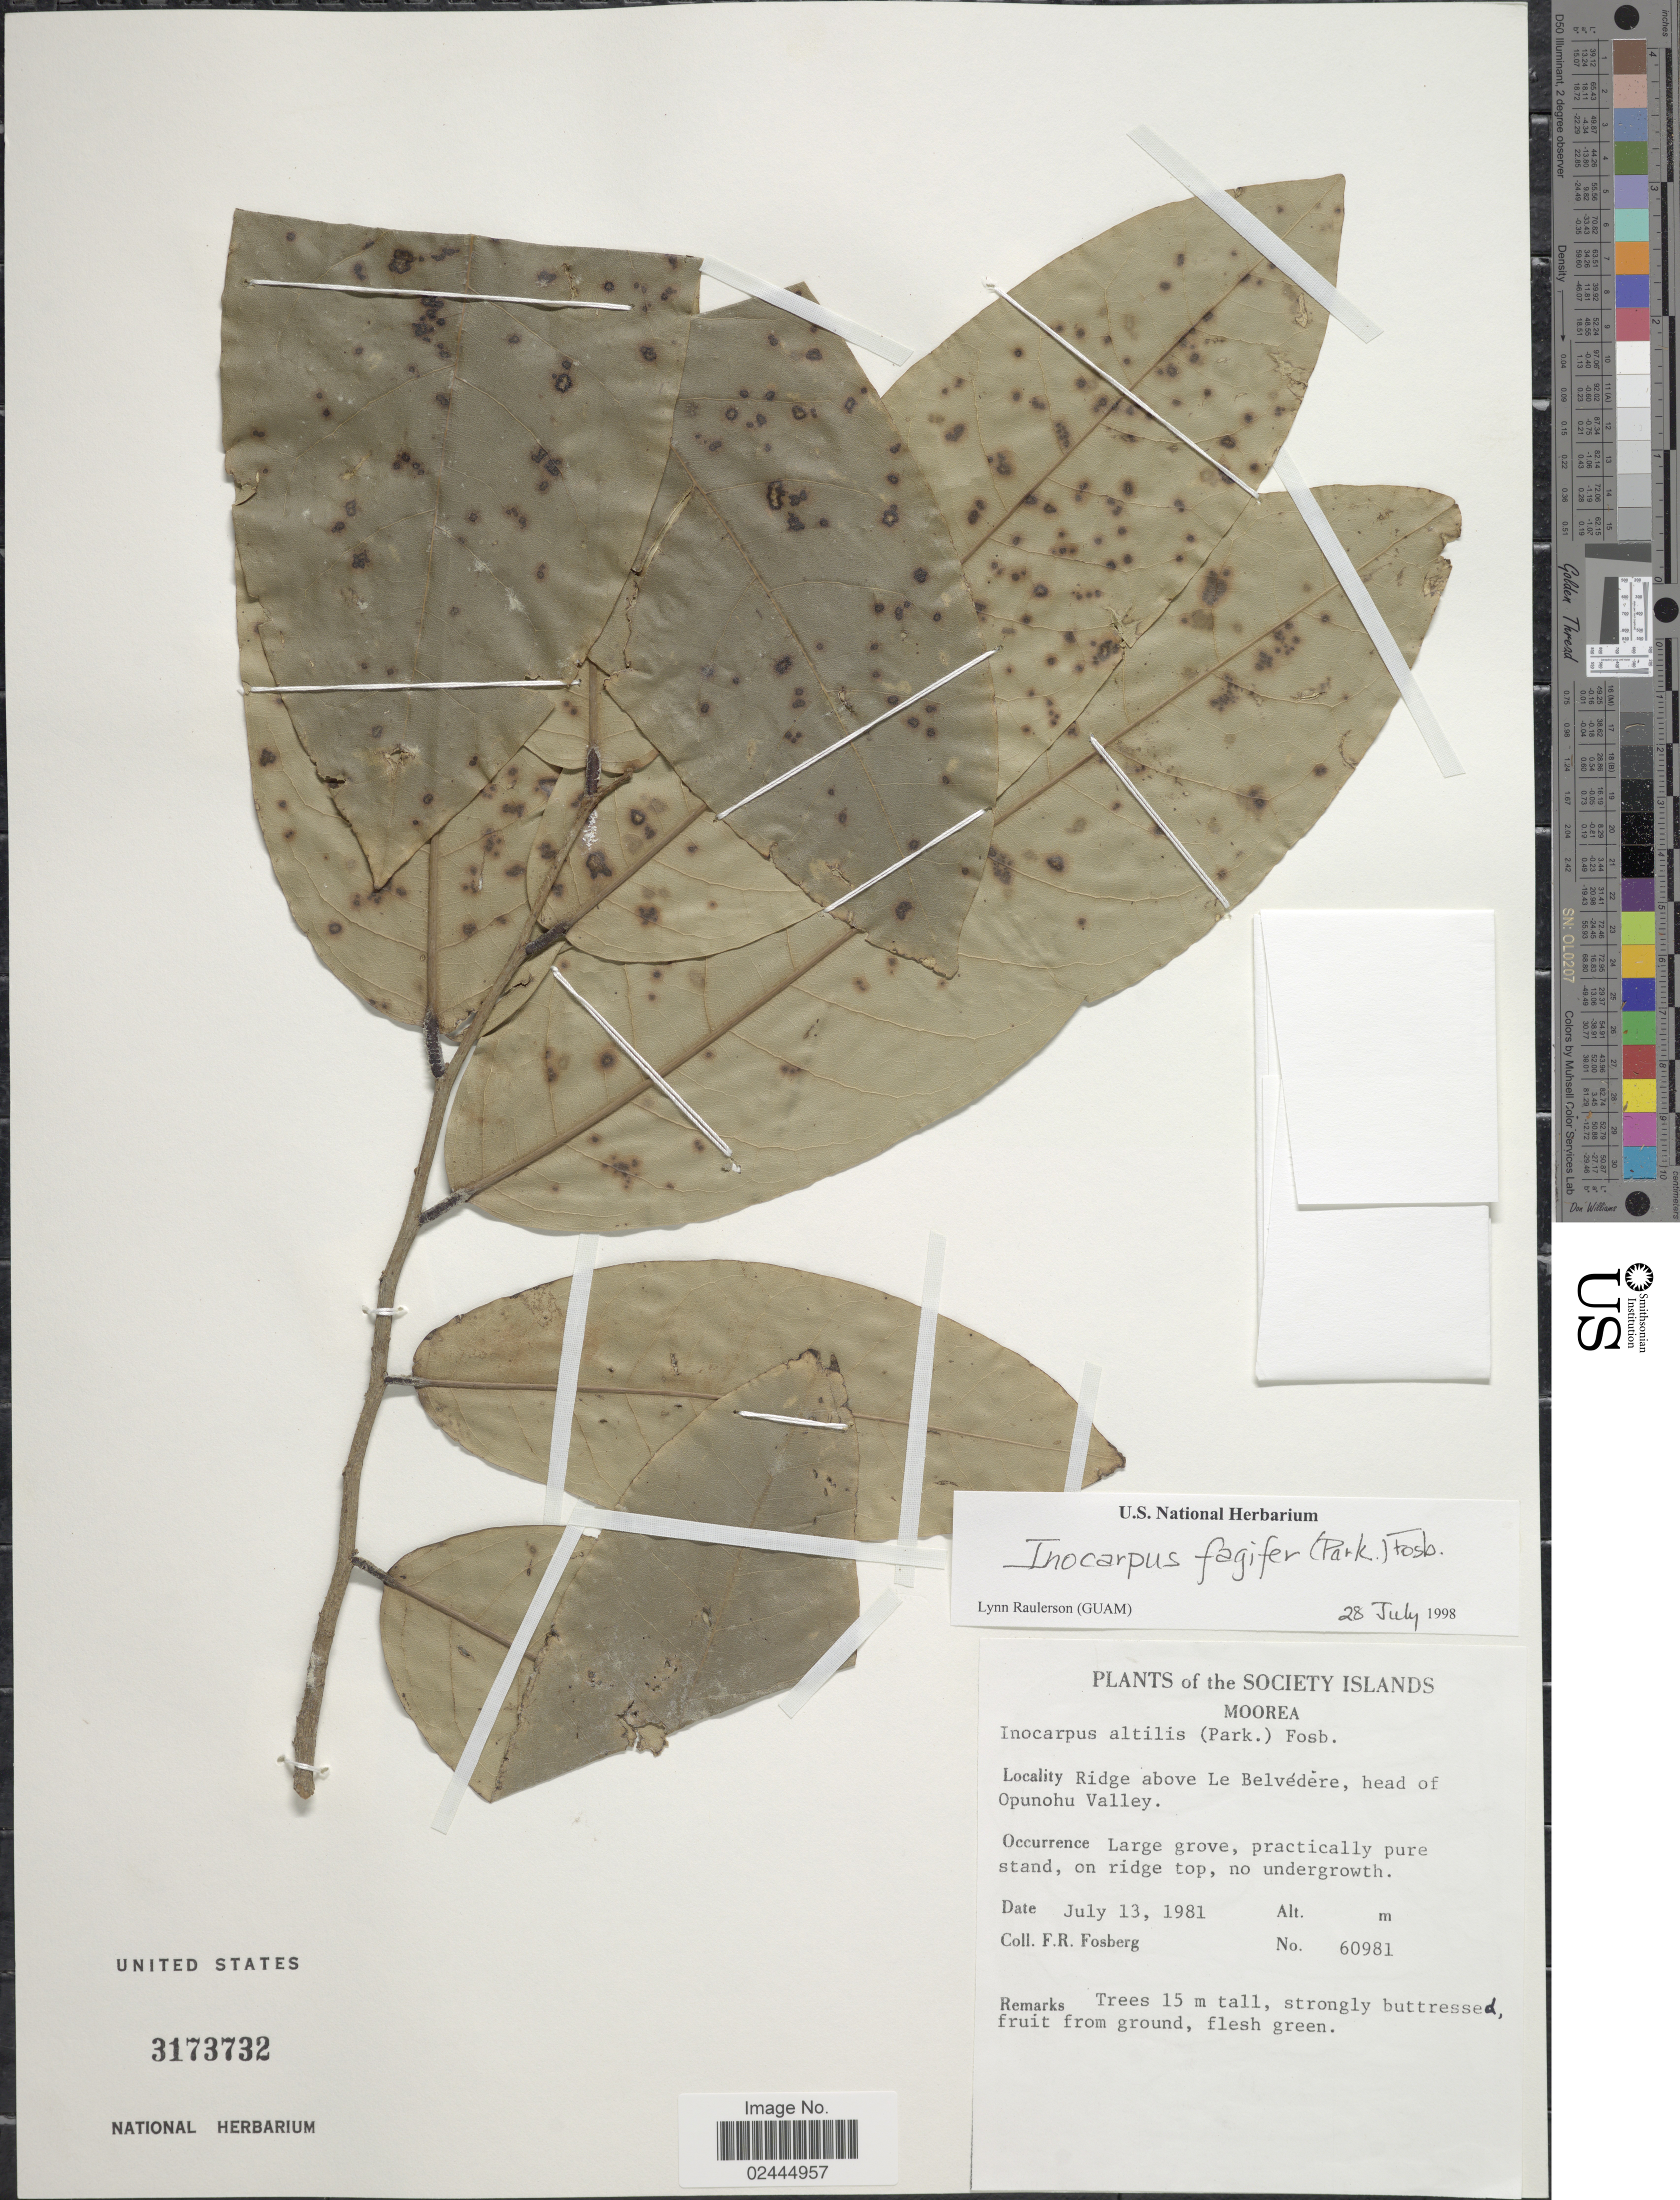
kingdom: Plantae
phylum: Tracheophyta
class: Magnoliopsida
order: Fabales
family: Fabaceae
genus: Inocarpus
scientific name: Inocarpus fagifer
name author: (Parkinson) Fosberg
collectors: F. R. Fosberg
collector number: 60981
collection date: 1981-07-13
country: French Polynesia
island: Moorea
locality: Society Islands. Moorea. Ridge above Le Belvedere, head of Opunohu Valley.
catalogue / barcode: US 3173732